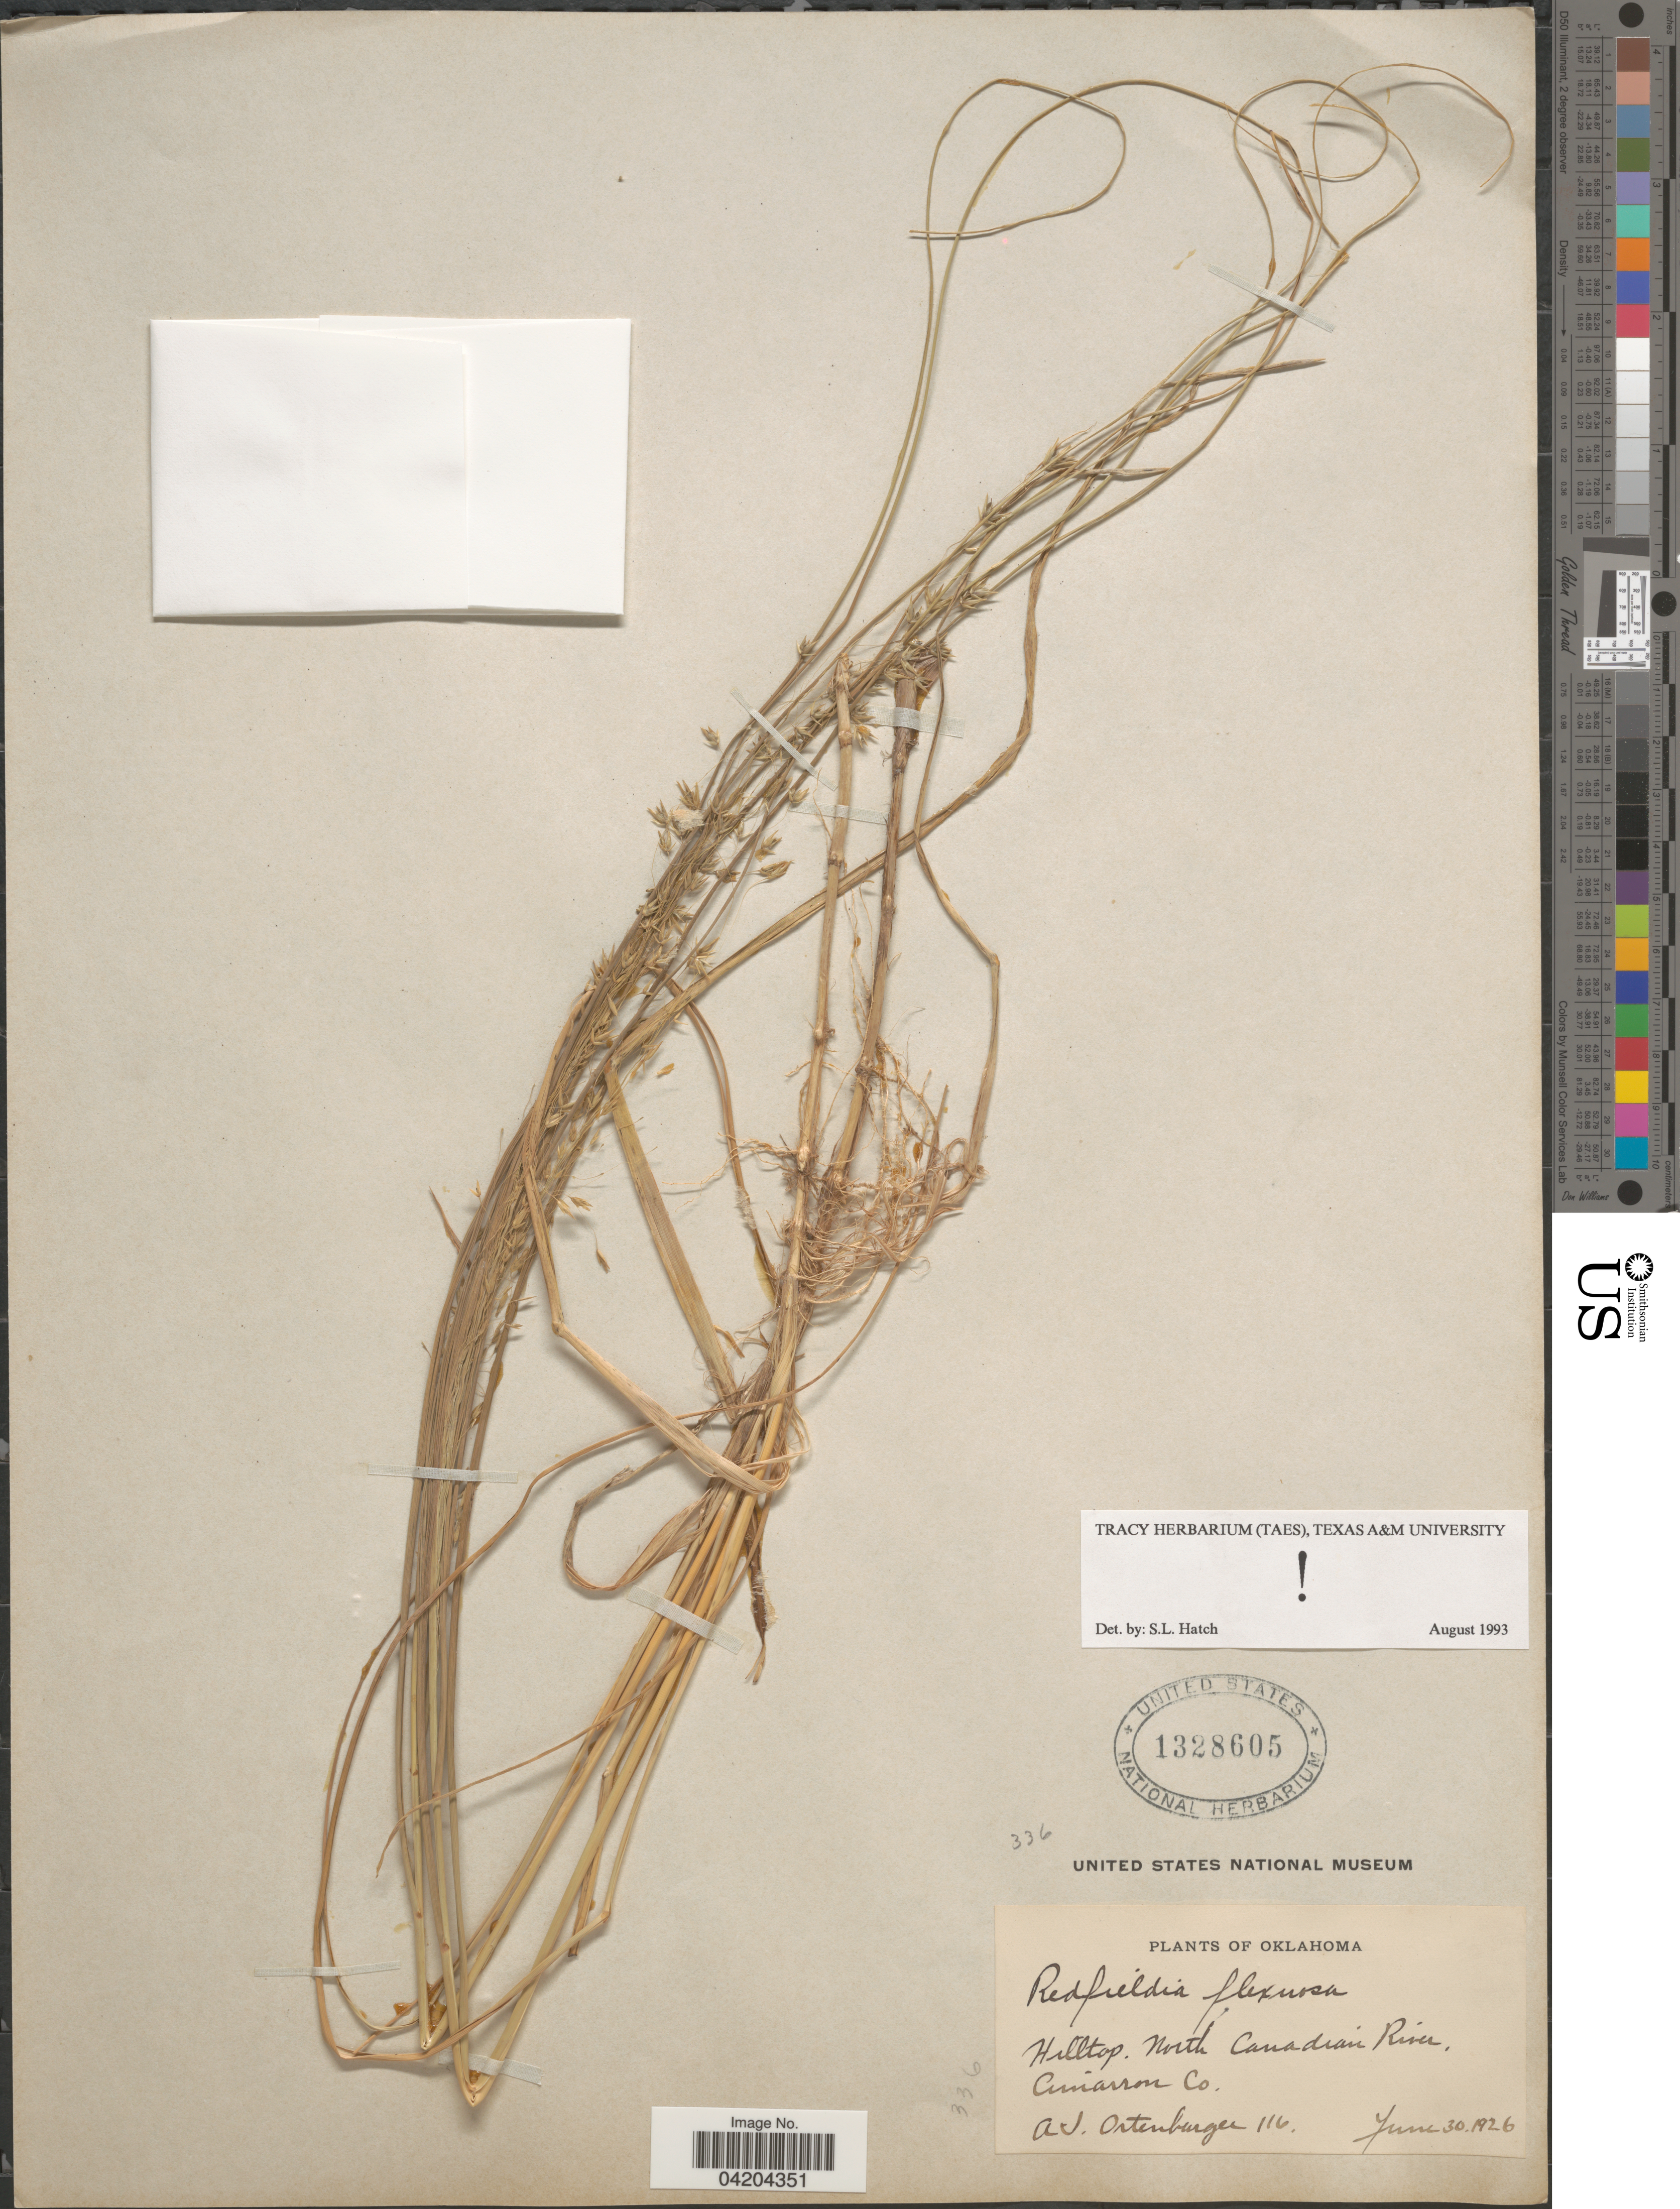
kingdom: Plantae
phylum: Tracheophyta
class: Liliopsida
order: Poales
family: Poaceae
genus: Muhlenbergia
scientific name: Muhlenbergia multiflora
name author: Columbus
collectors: A. Ortenburger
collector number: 116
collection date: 1926-06-30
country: United States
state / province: Oklahoma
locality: Hilltop. North Canadian River, Cimarron Co.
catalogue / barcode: US 1328605